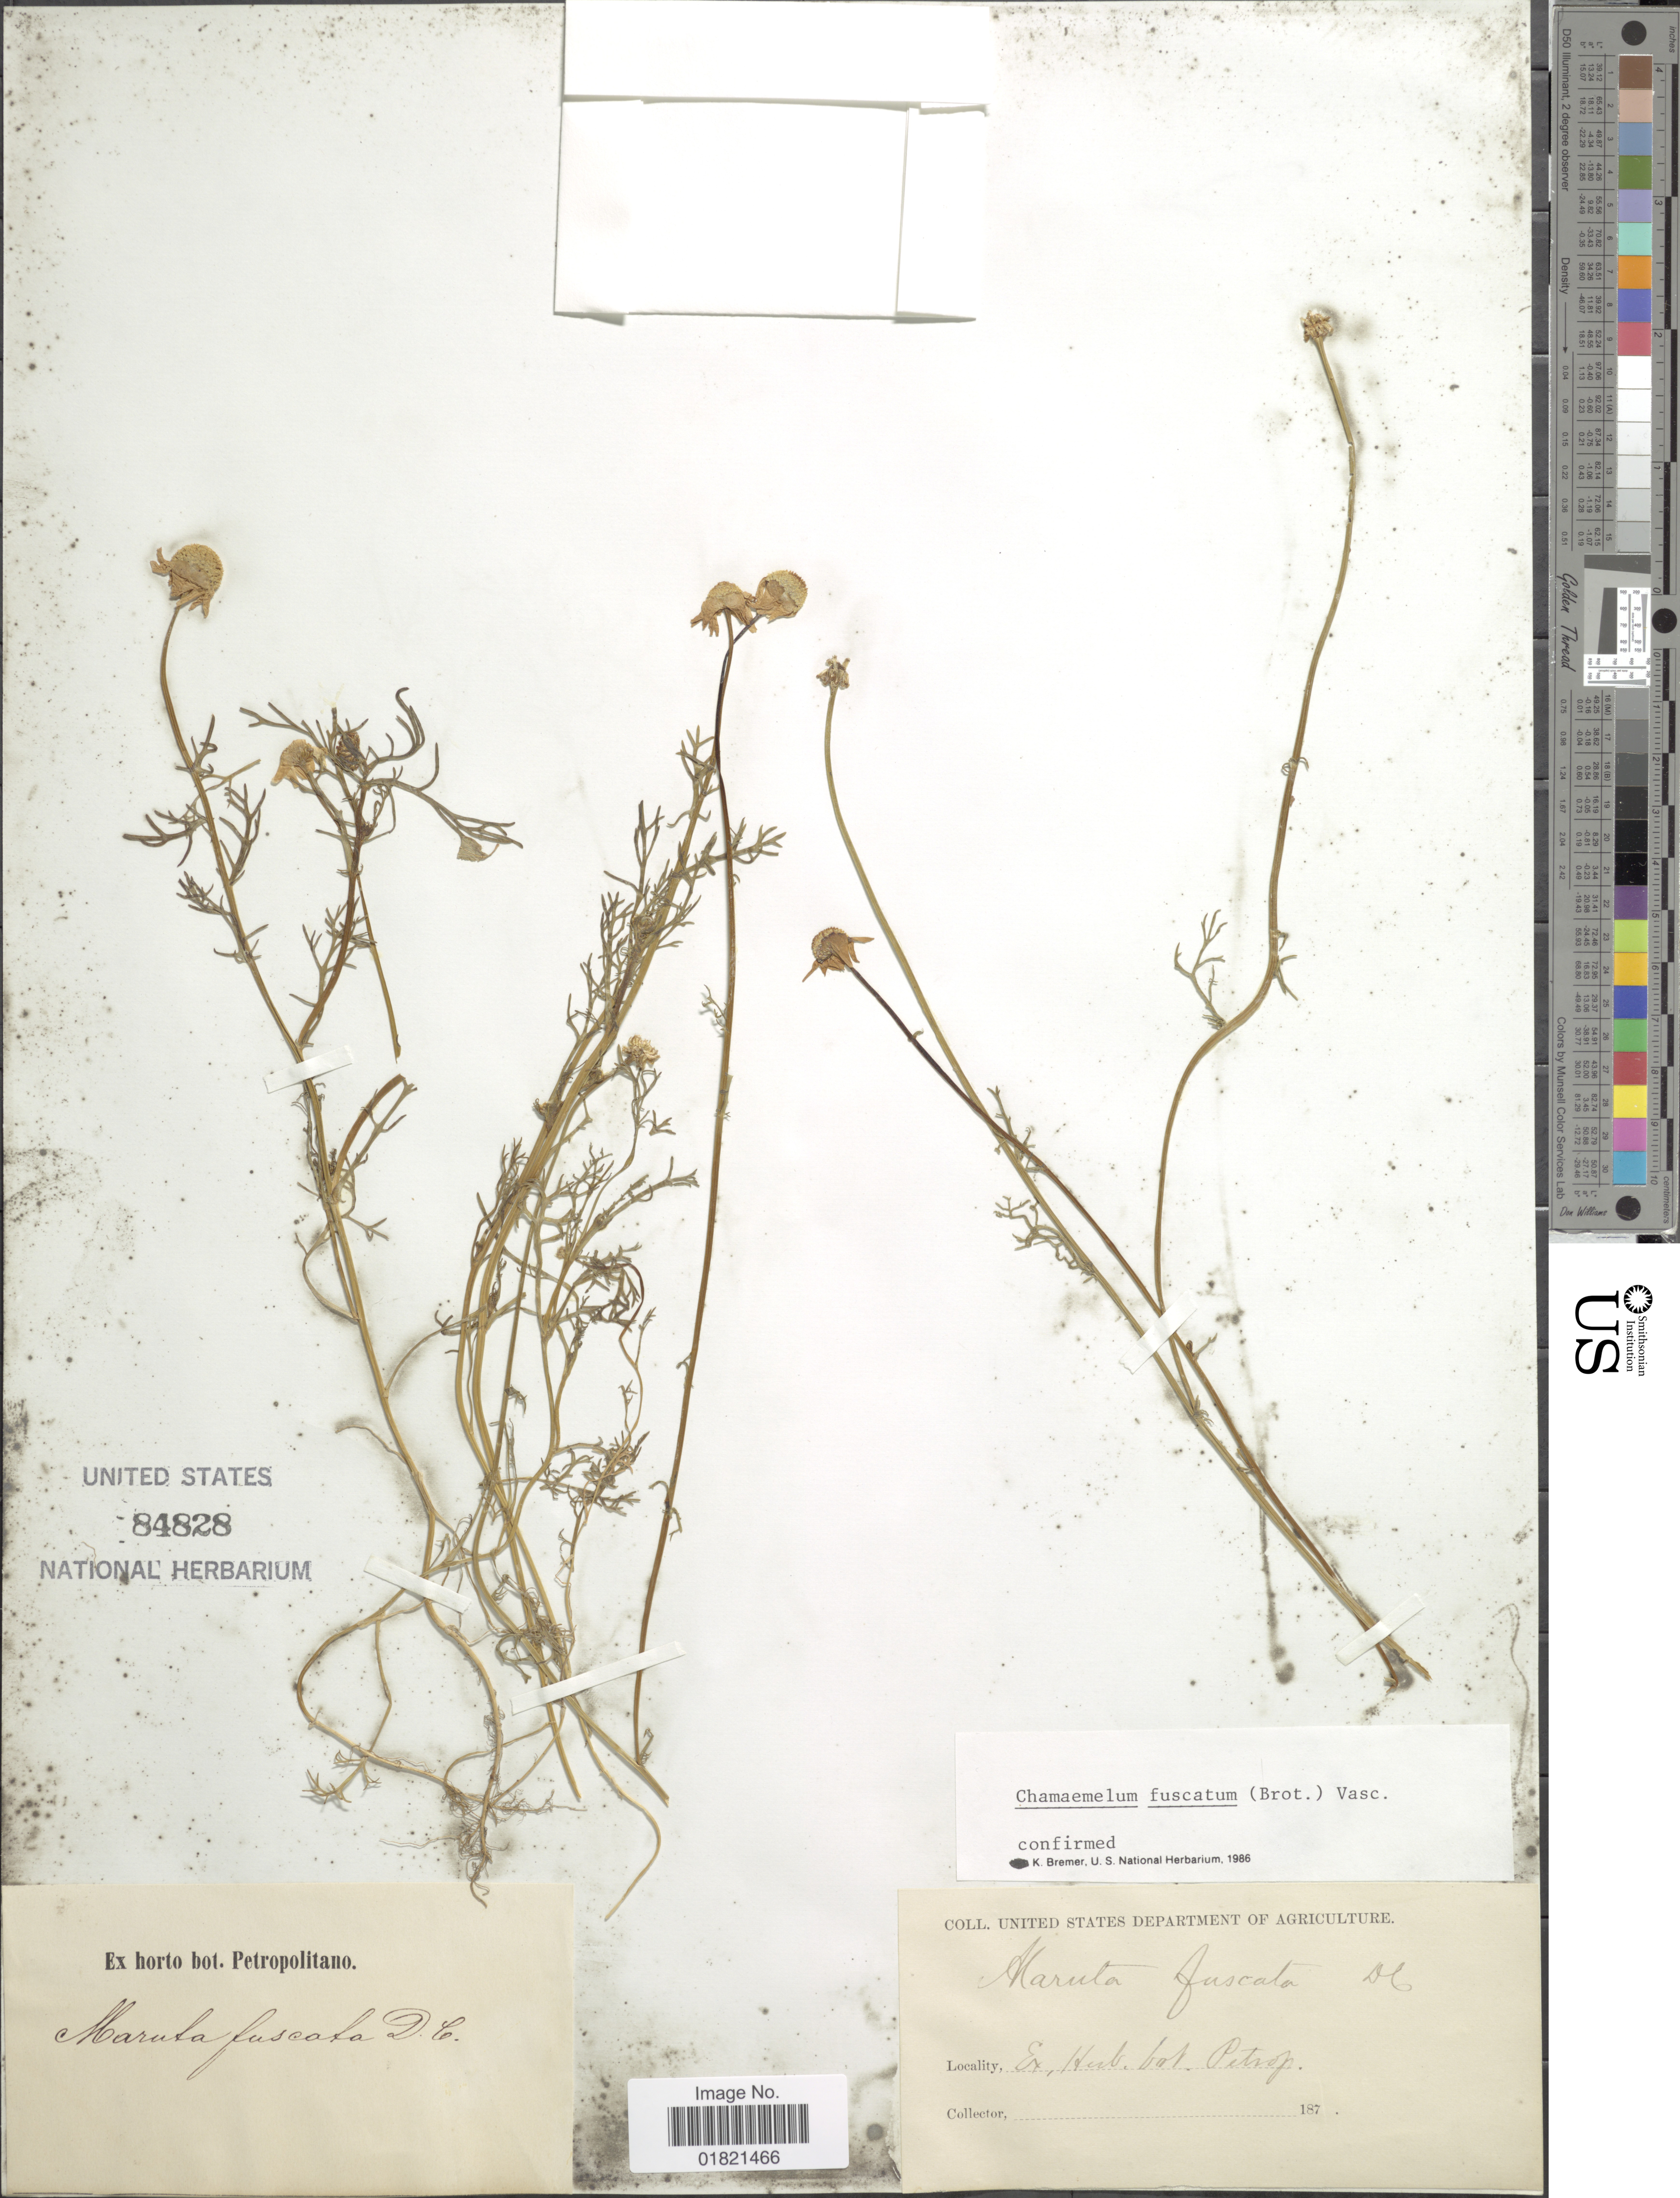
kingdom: Plantae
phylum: Tracheophyta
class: Magnoliopsida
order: Asterales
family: Asteraceae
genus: Chamaemelum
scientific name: Chamaemelum mixtum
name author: L.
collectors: ex Horto Bot. Petropolitano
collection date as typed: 187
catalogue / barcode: US 84828